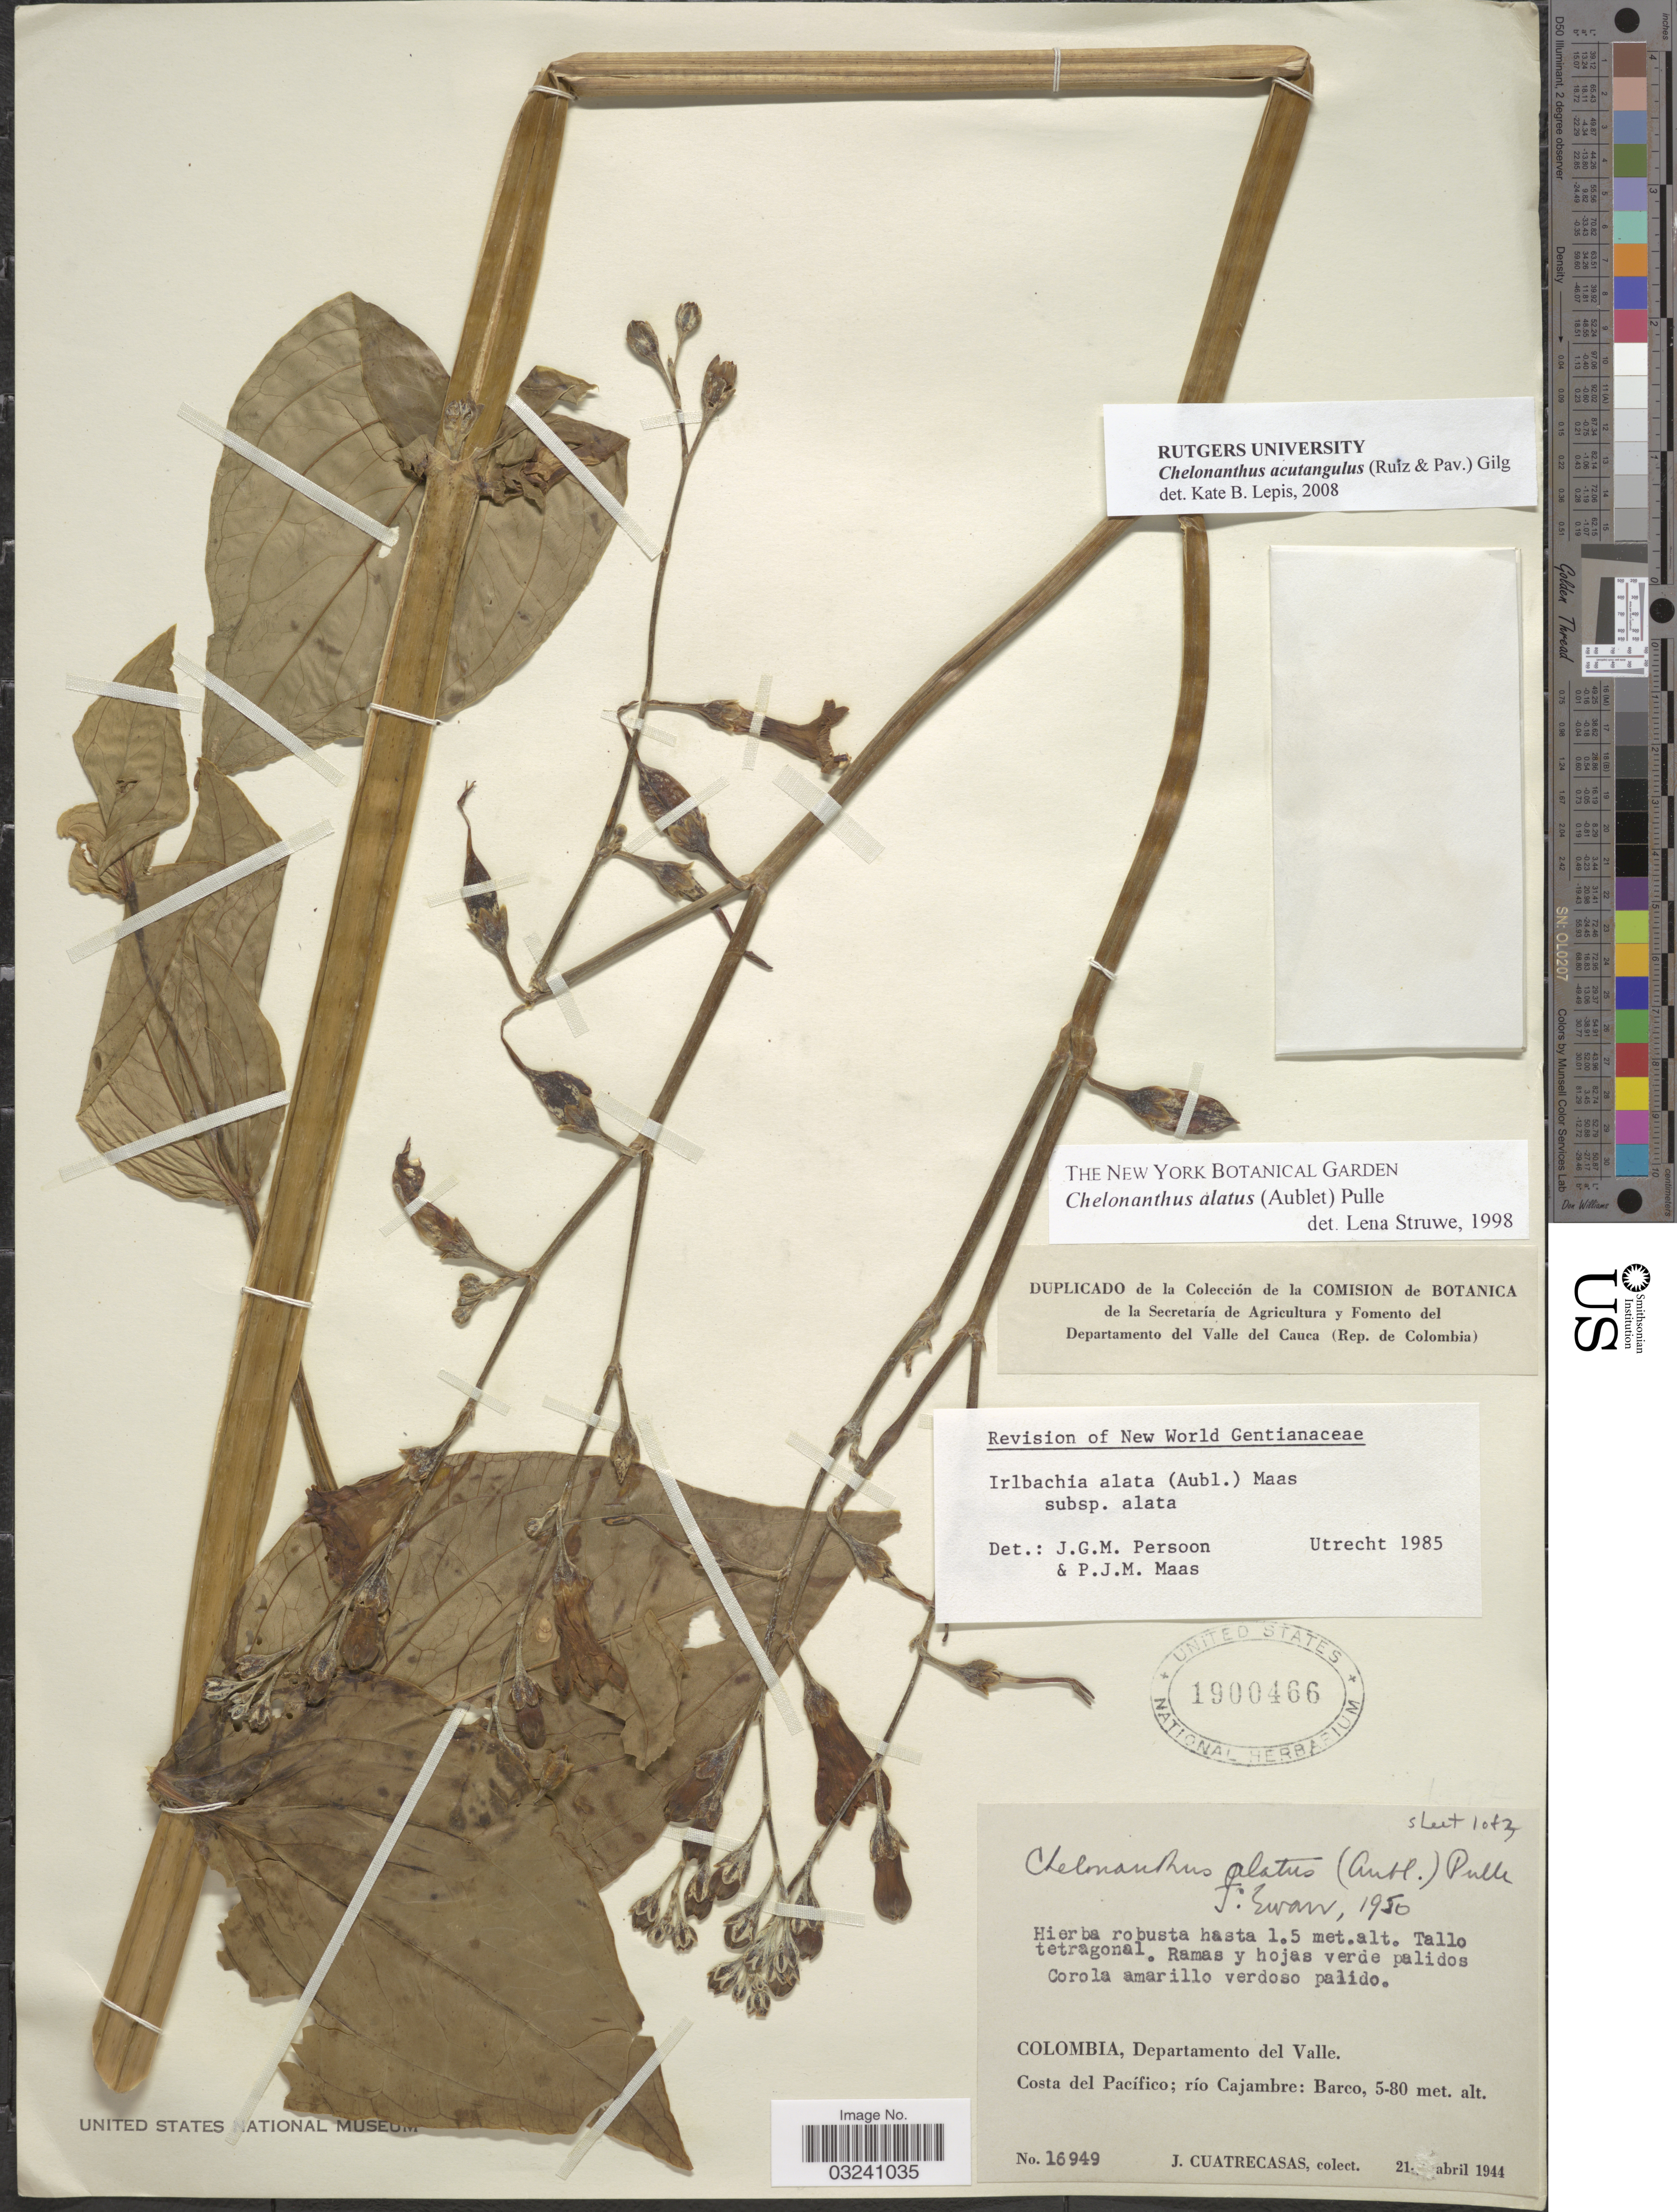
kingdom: Plantae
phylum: Tracheophyta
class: Magnoliopsida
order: Gentianales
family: Gentianaceae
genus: Chelonanthus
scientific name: Chelonanthus acutangulus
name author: (Ruiz & Pav.) Gilg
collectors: J. Cuatrecasas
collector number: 16949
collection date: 1944-04-21/1944-04-23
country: Colombia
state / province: Valle del Cauca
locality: Departamento del Valle. Costa del Pacífico; río Cajambre: Barco.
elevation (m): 5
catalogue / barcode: US 1900466